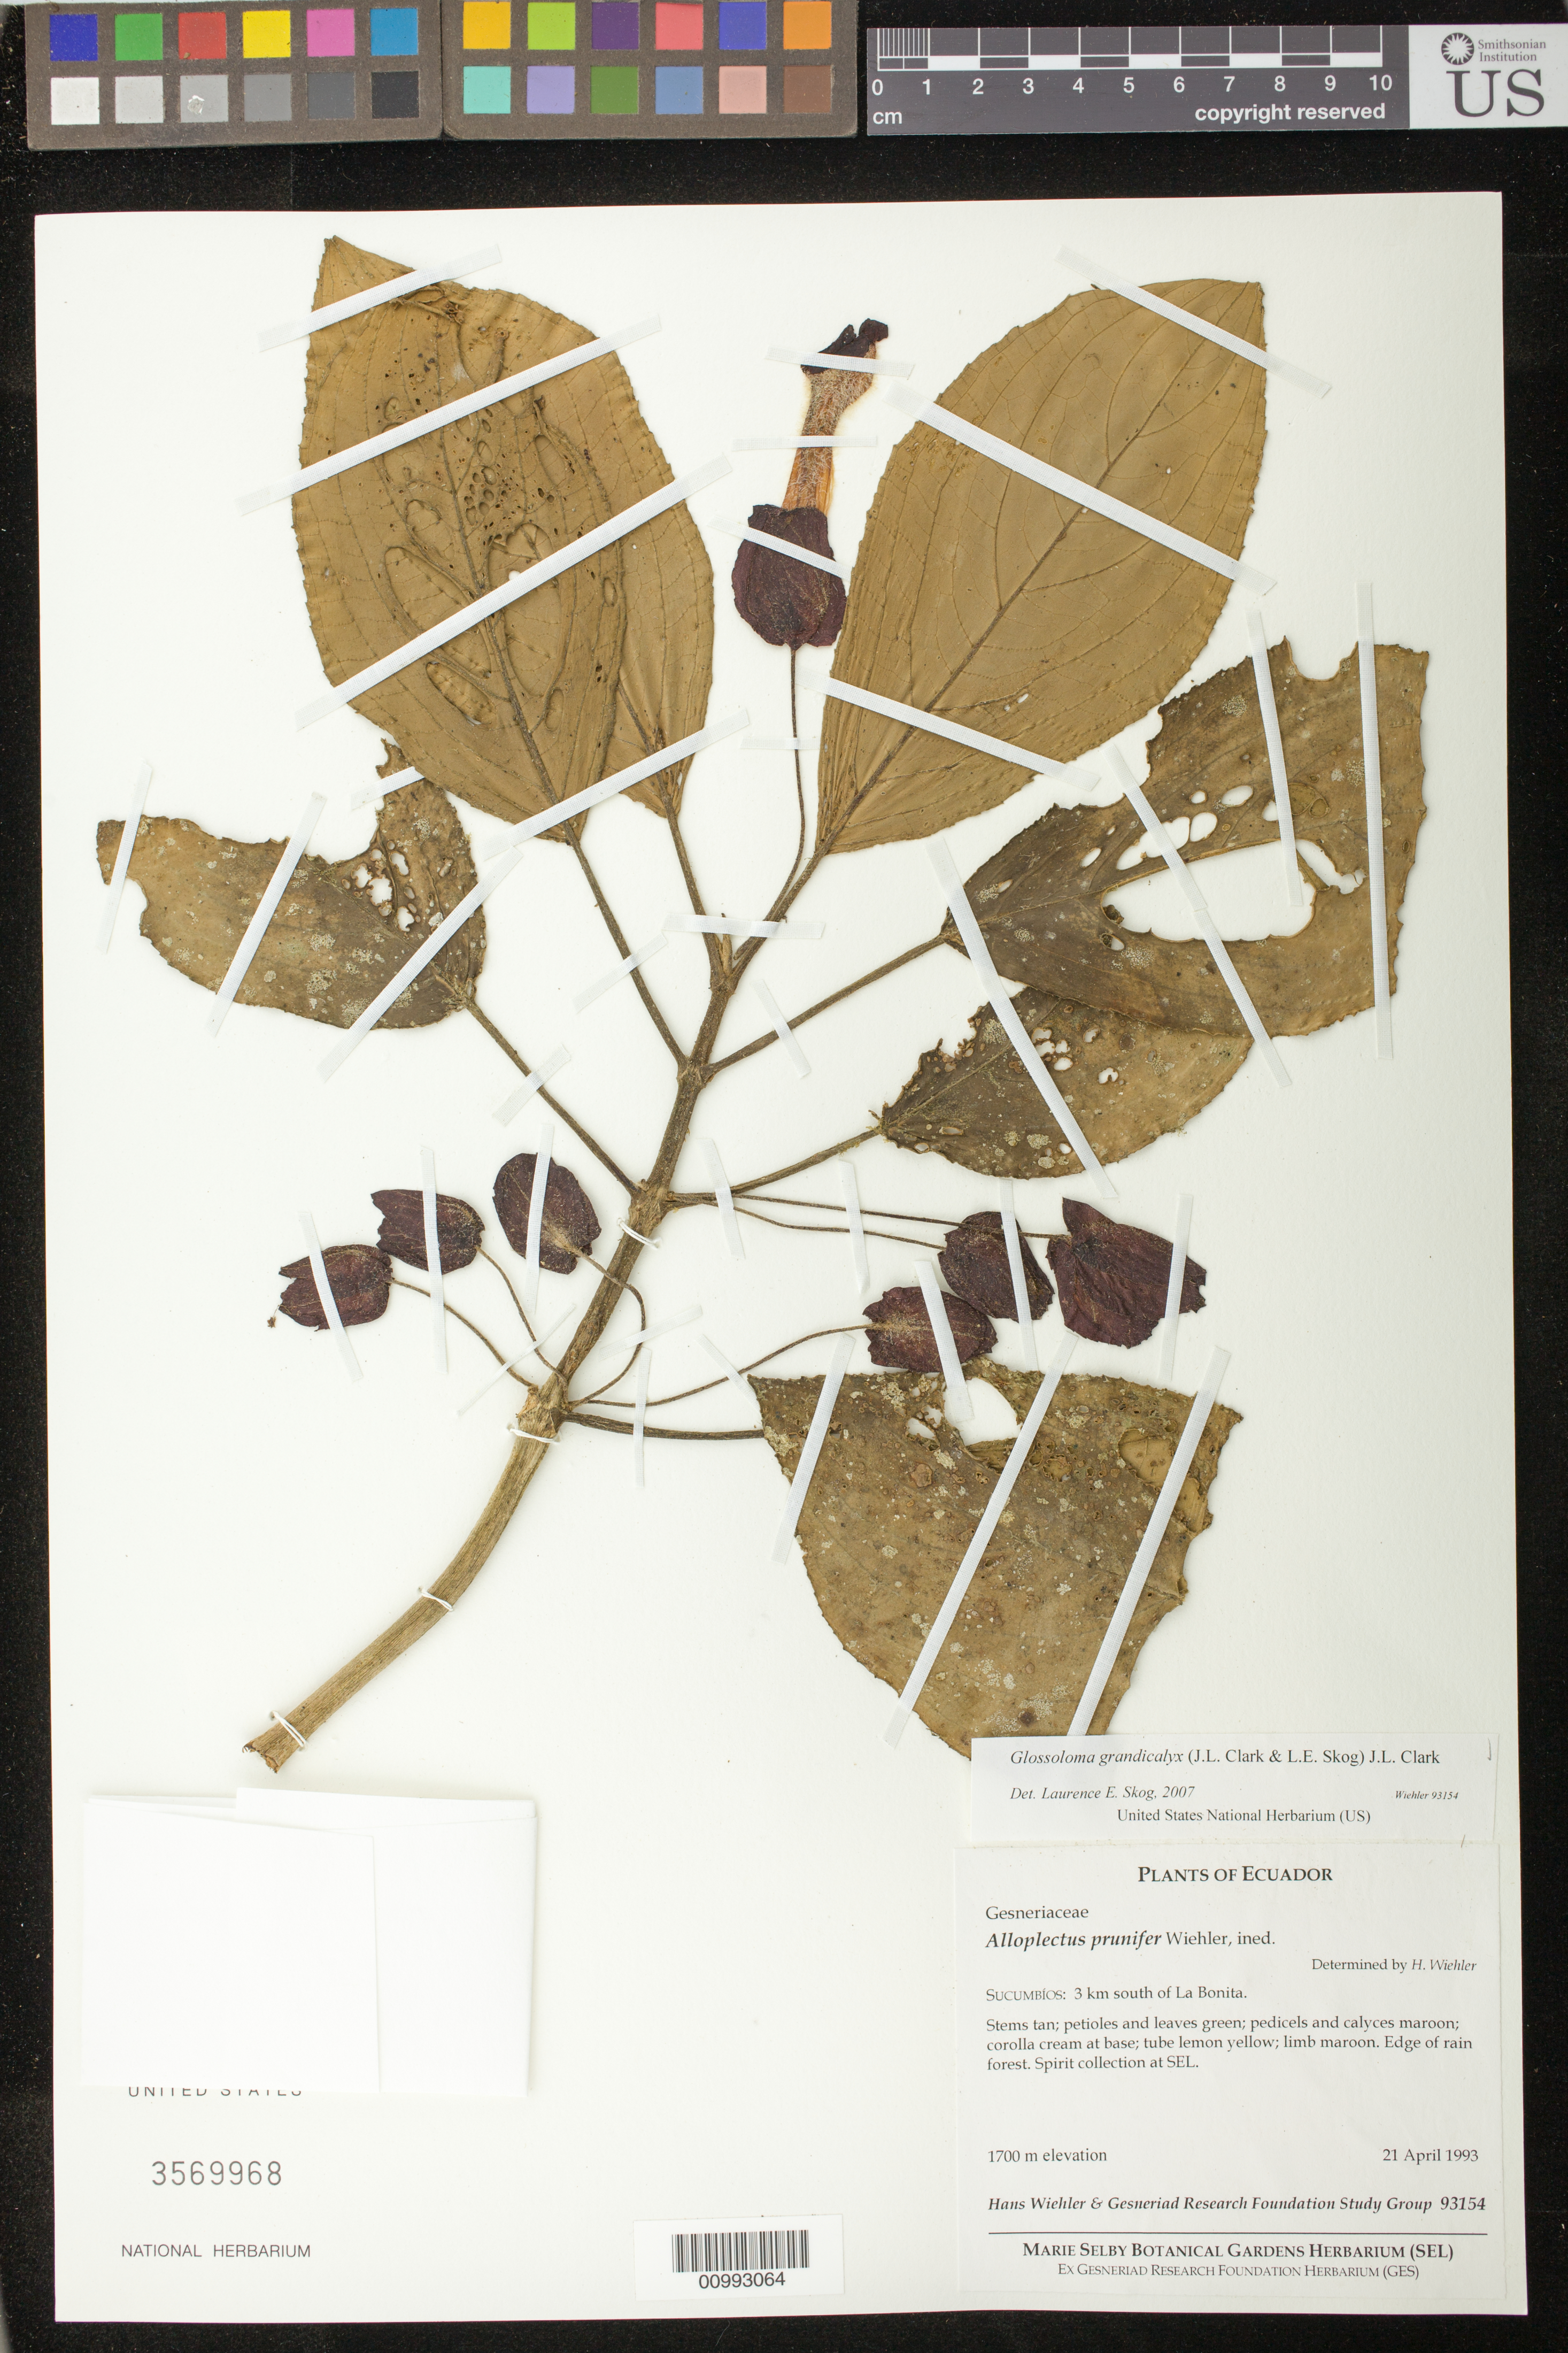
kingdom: Plantae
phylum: Tracheophyta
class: Magnoliopsida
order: Lamiales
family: Gesneriaceae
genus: Glossoloma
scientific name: Glossoloma grandicalyx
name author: (J.L. Clark & L.E. Skog) J.L. Clark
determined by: Skog, Laurence E.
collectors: H. J. Wiehler & Gesneriad Research Foundation Study Group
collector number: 93154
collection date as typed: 21 Apr 1993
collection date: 1993-04-21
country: Ecuador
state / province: Sucumbíos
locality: Sucumbíos: 3 km south of La Bonita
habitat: Edge of rain forest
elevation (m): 1700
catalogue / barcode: US 3569968